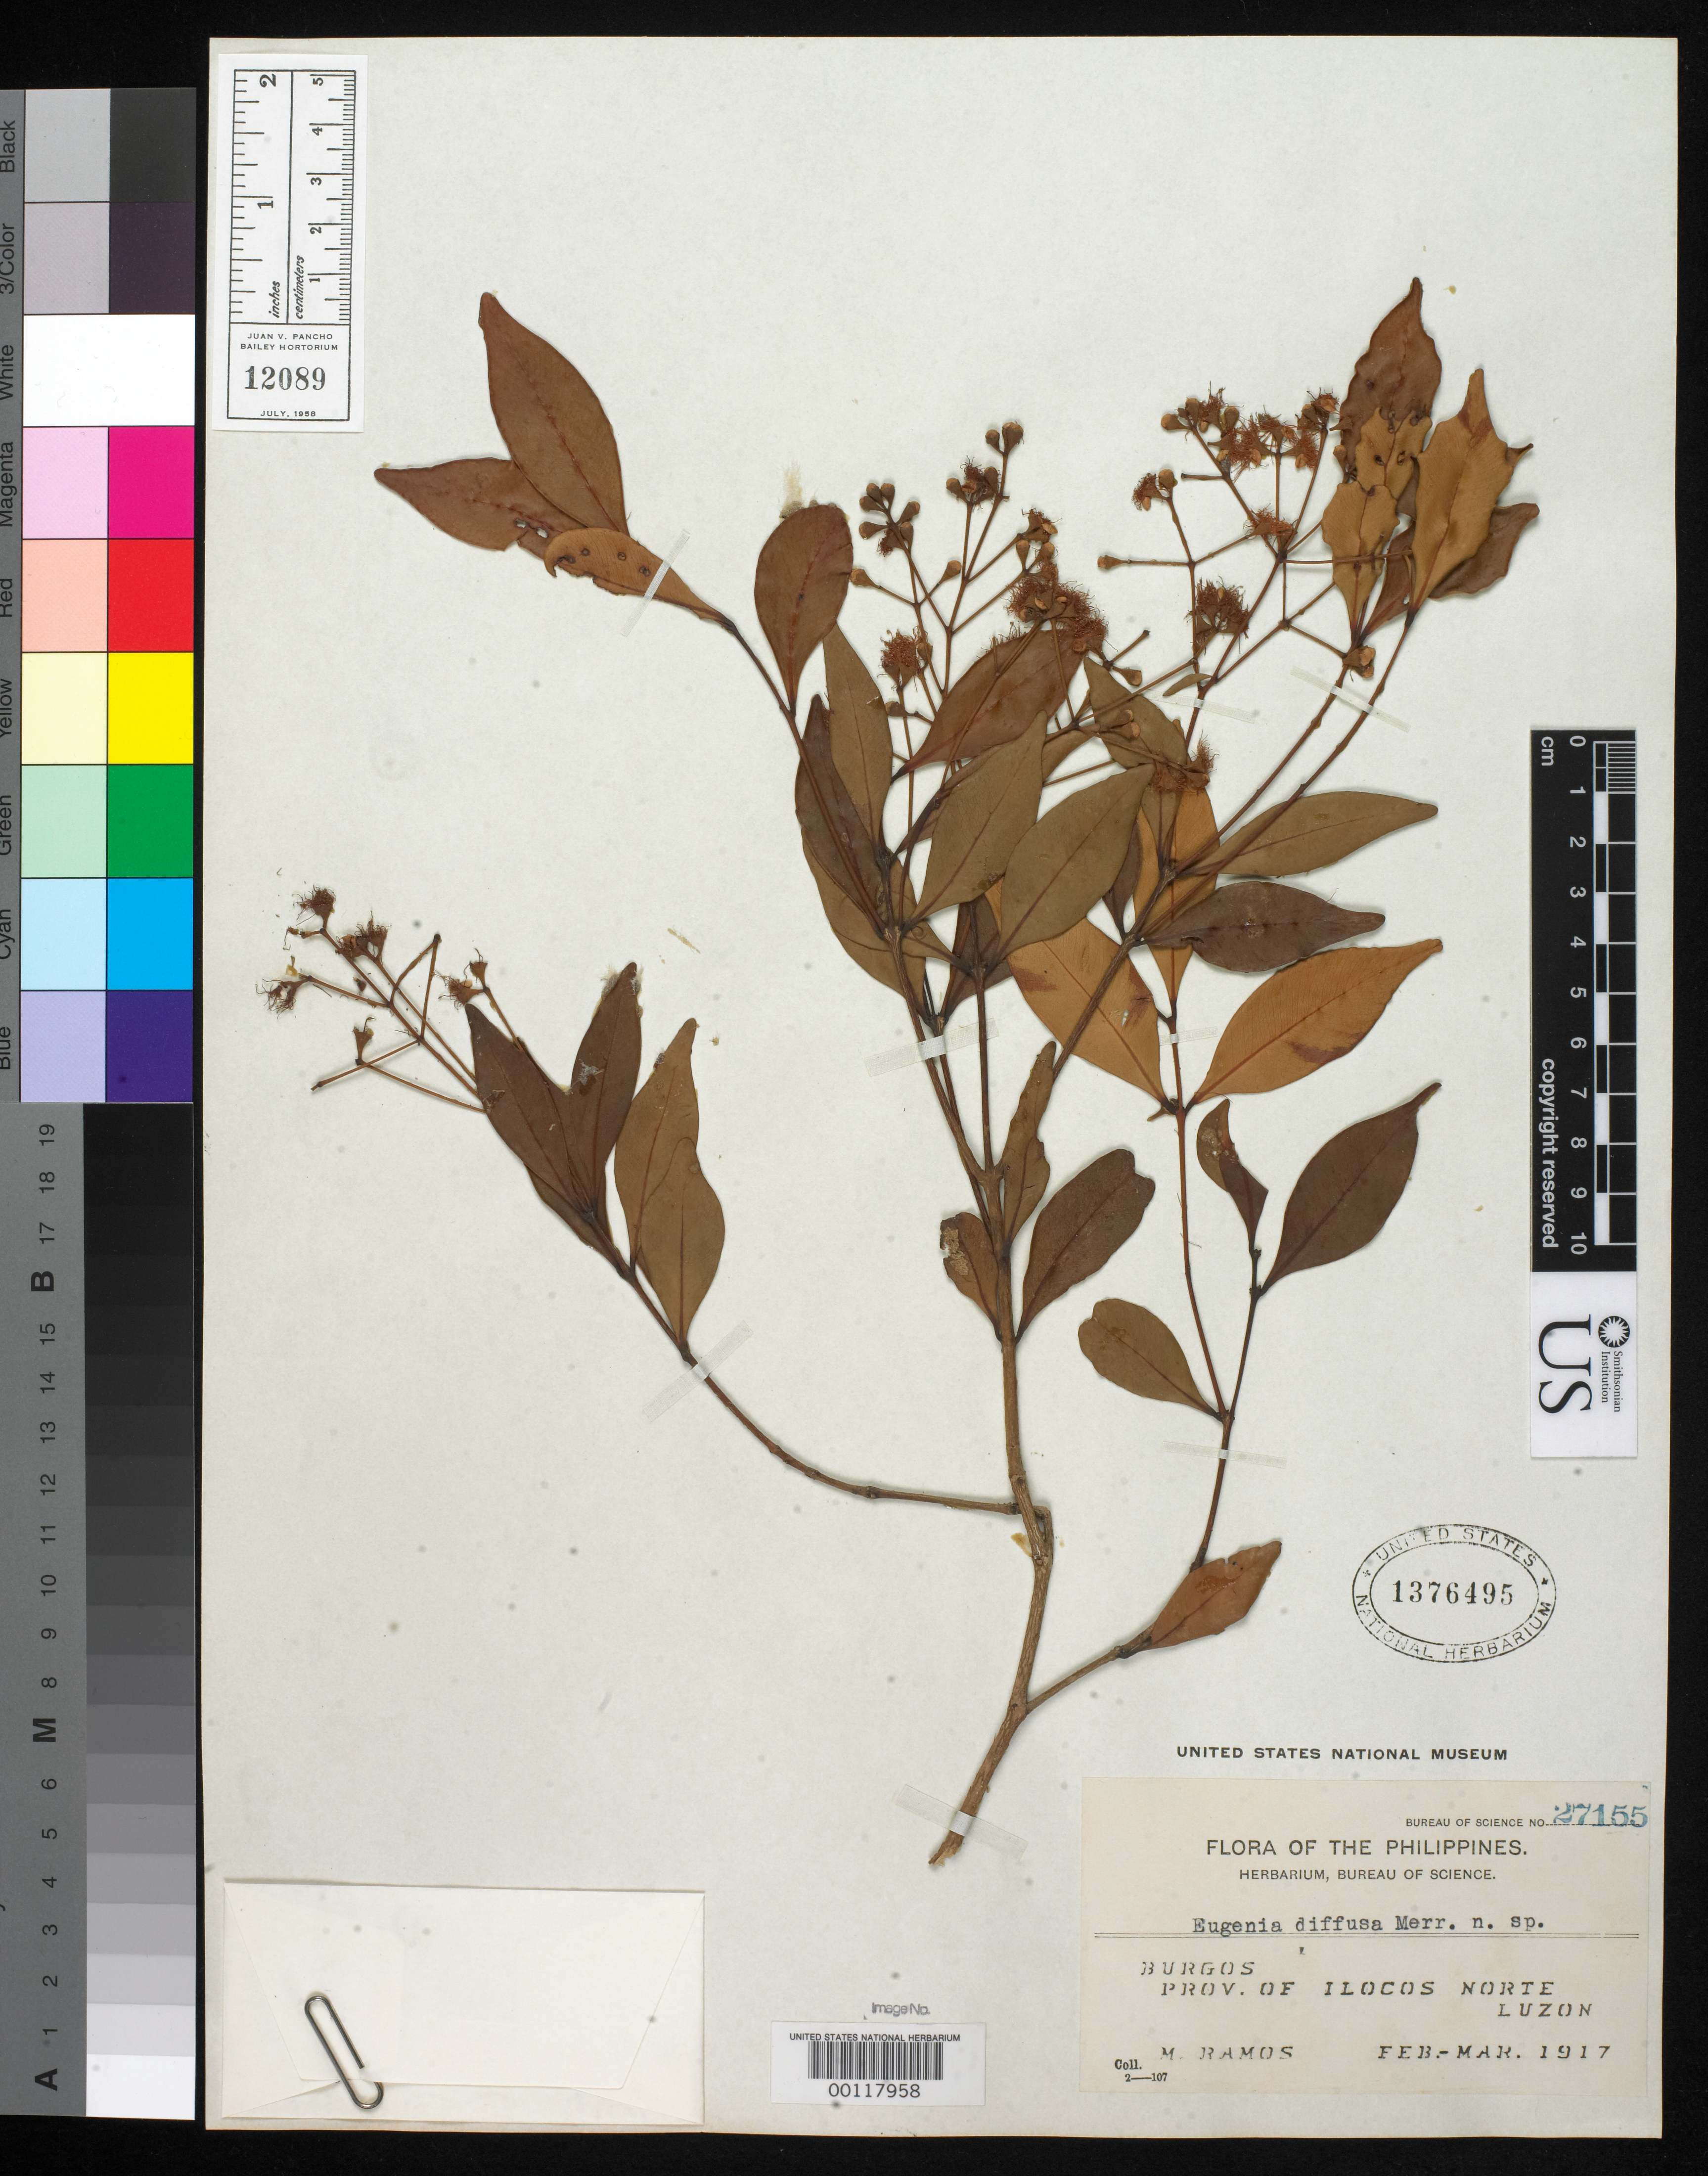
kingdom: Plantae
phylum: Tracheophyta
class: Magnoliopsida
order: Myrtales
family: Myrtaceae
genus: Eugenia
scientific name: Eugenia diffusa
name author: Merr.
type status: Isotype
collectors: M. Ramos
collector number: Bur. Sci. 27155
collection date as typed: Feb 1917 to -- Mar 1917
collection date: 1917-02/1917-03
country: Philippines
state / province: Ilocos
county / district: Ilocos Norte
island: Luzon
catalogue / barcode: US 1376495